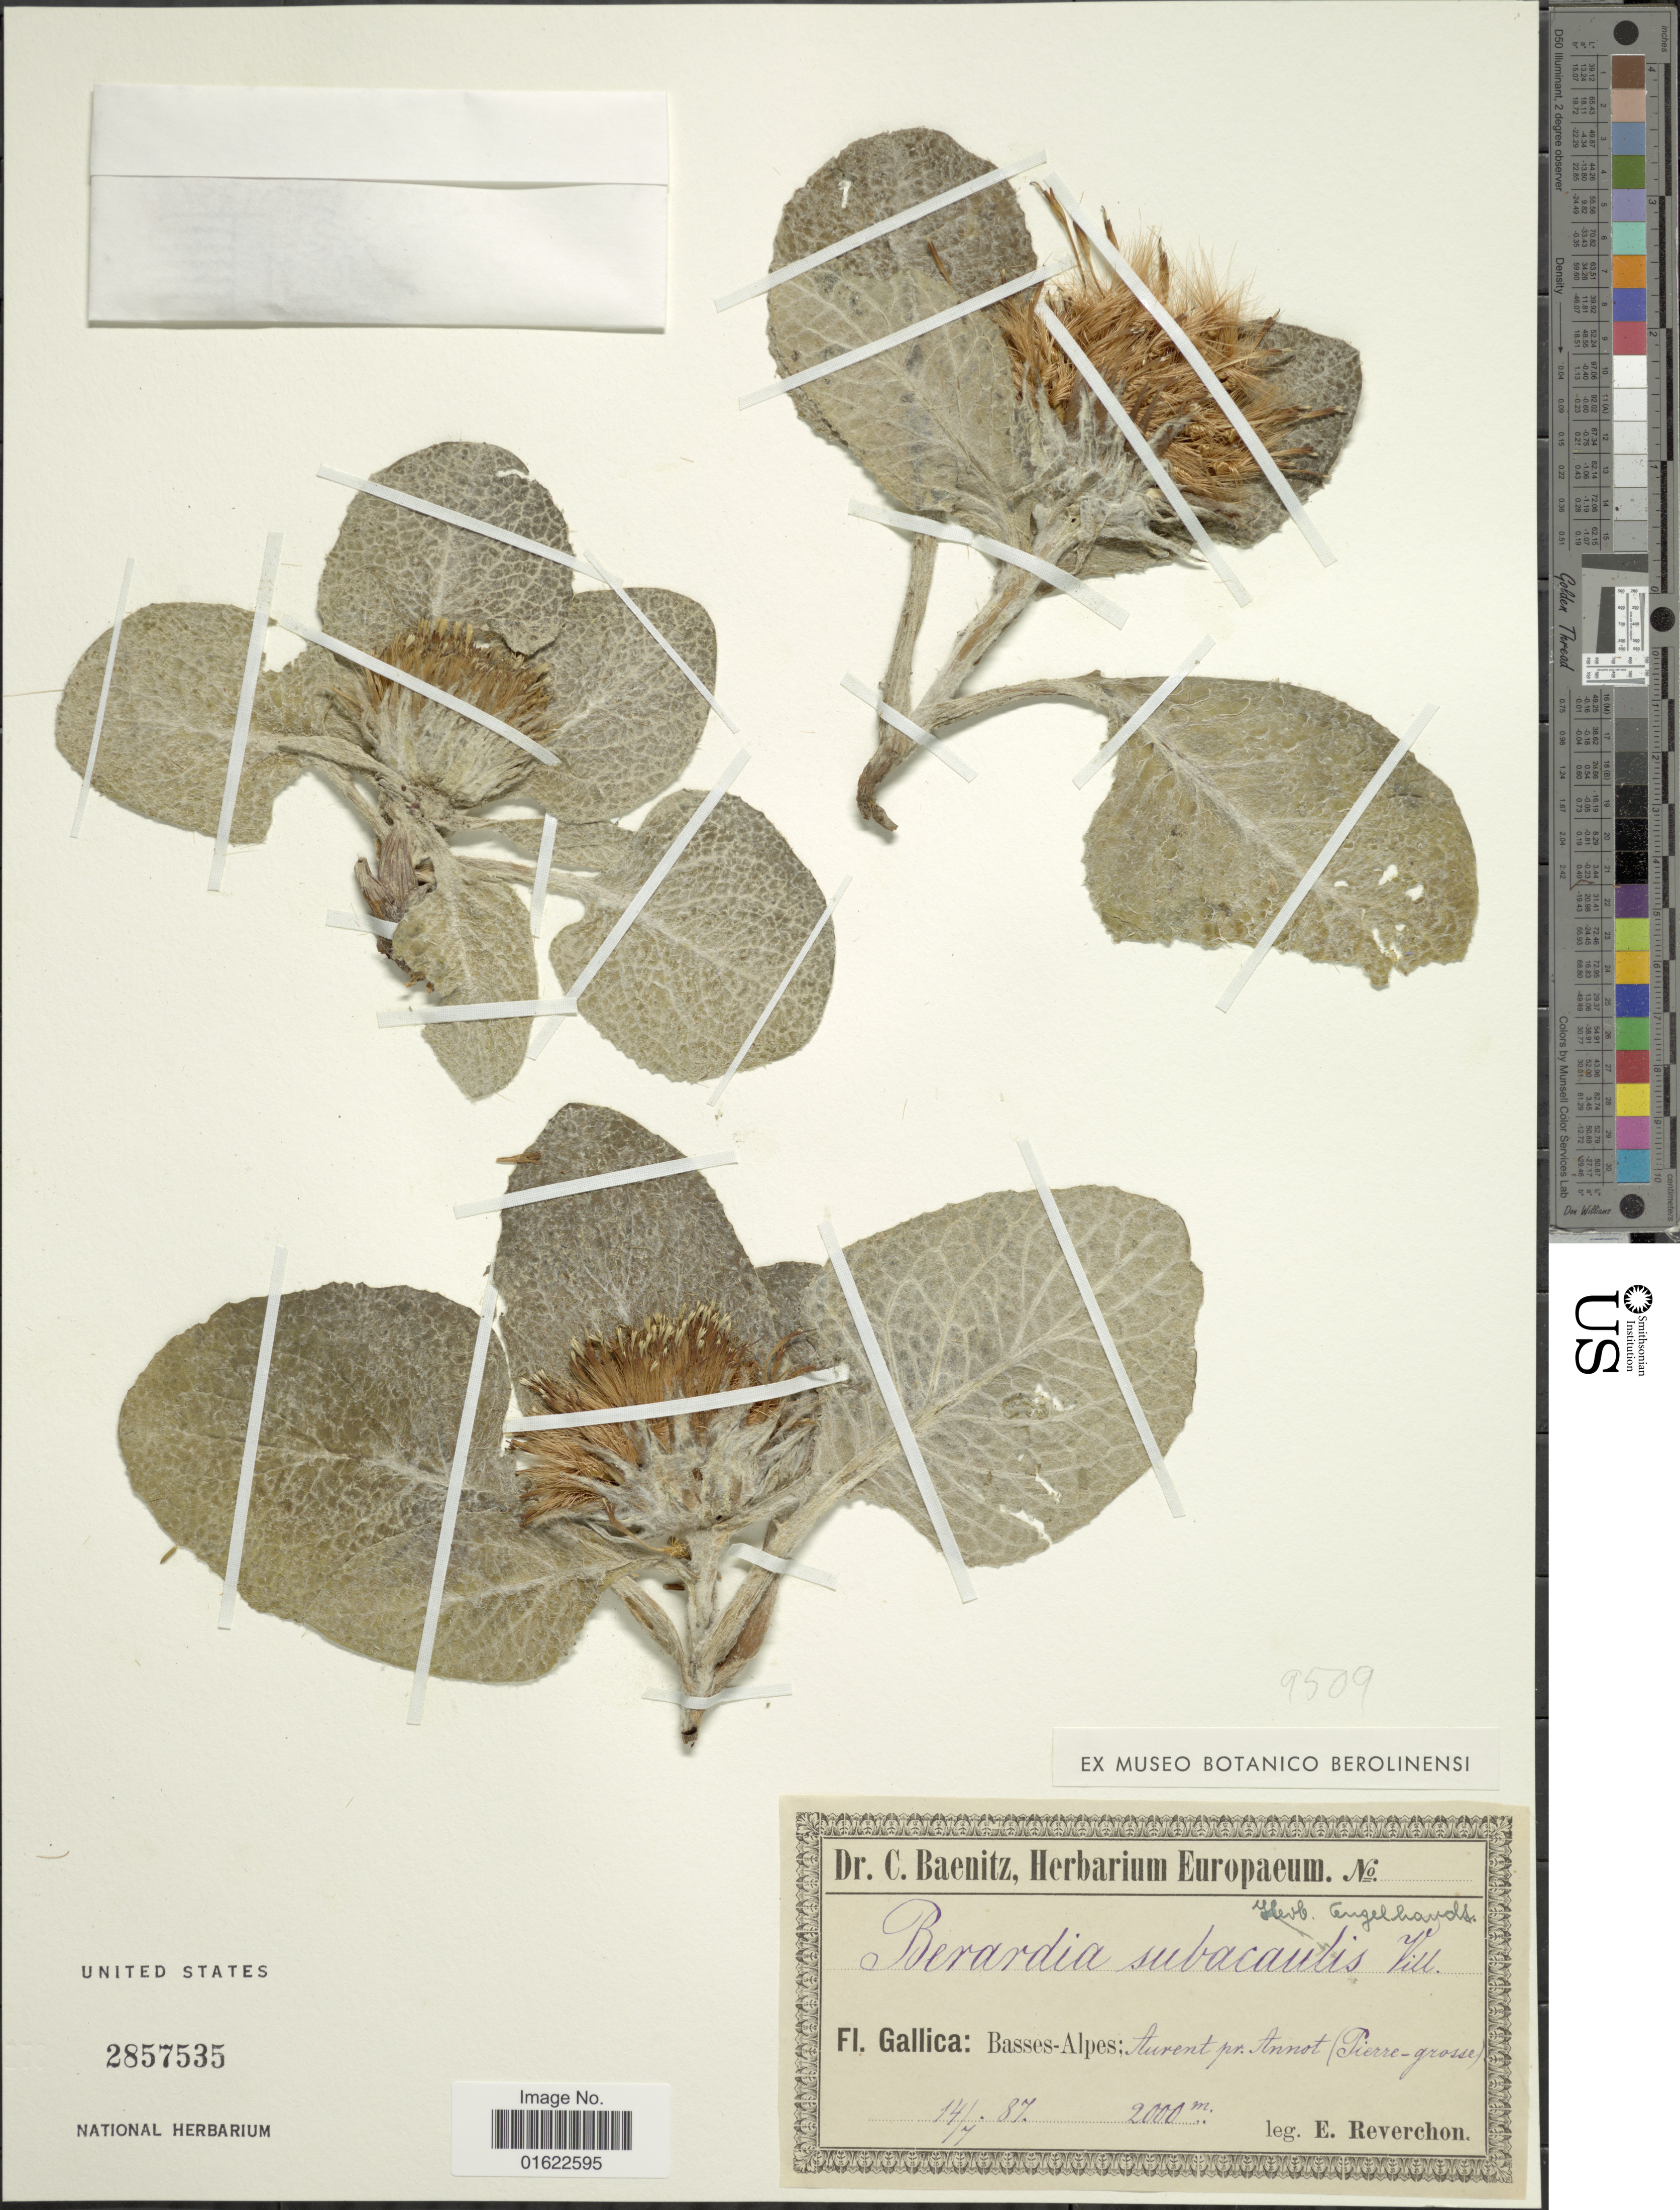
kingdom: Plantae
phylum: Tracheophyta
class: Magnoliopsida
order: Asterales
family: Asteraceae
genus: Berardia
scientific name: Berardia lanuginose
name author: (Lam.) Fiori & Paol.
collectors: E. Reverchon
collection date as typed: Transcribed d/m/y: 14/7/87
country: France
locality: Gallica: Basses-Alpes: Aurent pr. Annot (Pierre-grosse)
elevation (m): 2000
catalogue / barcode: US 2857535